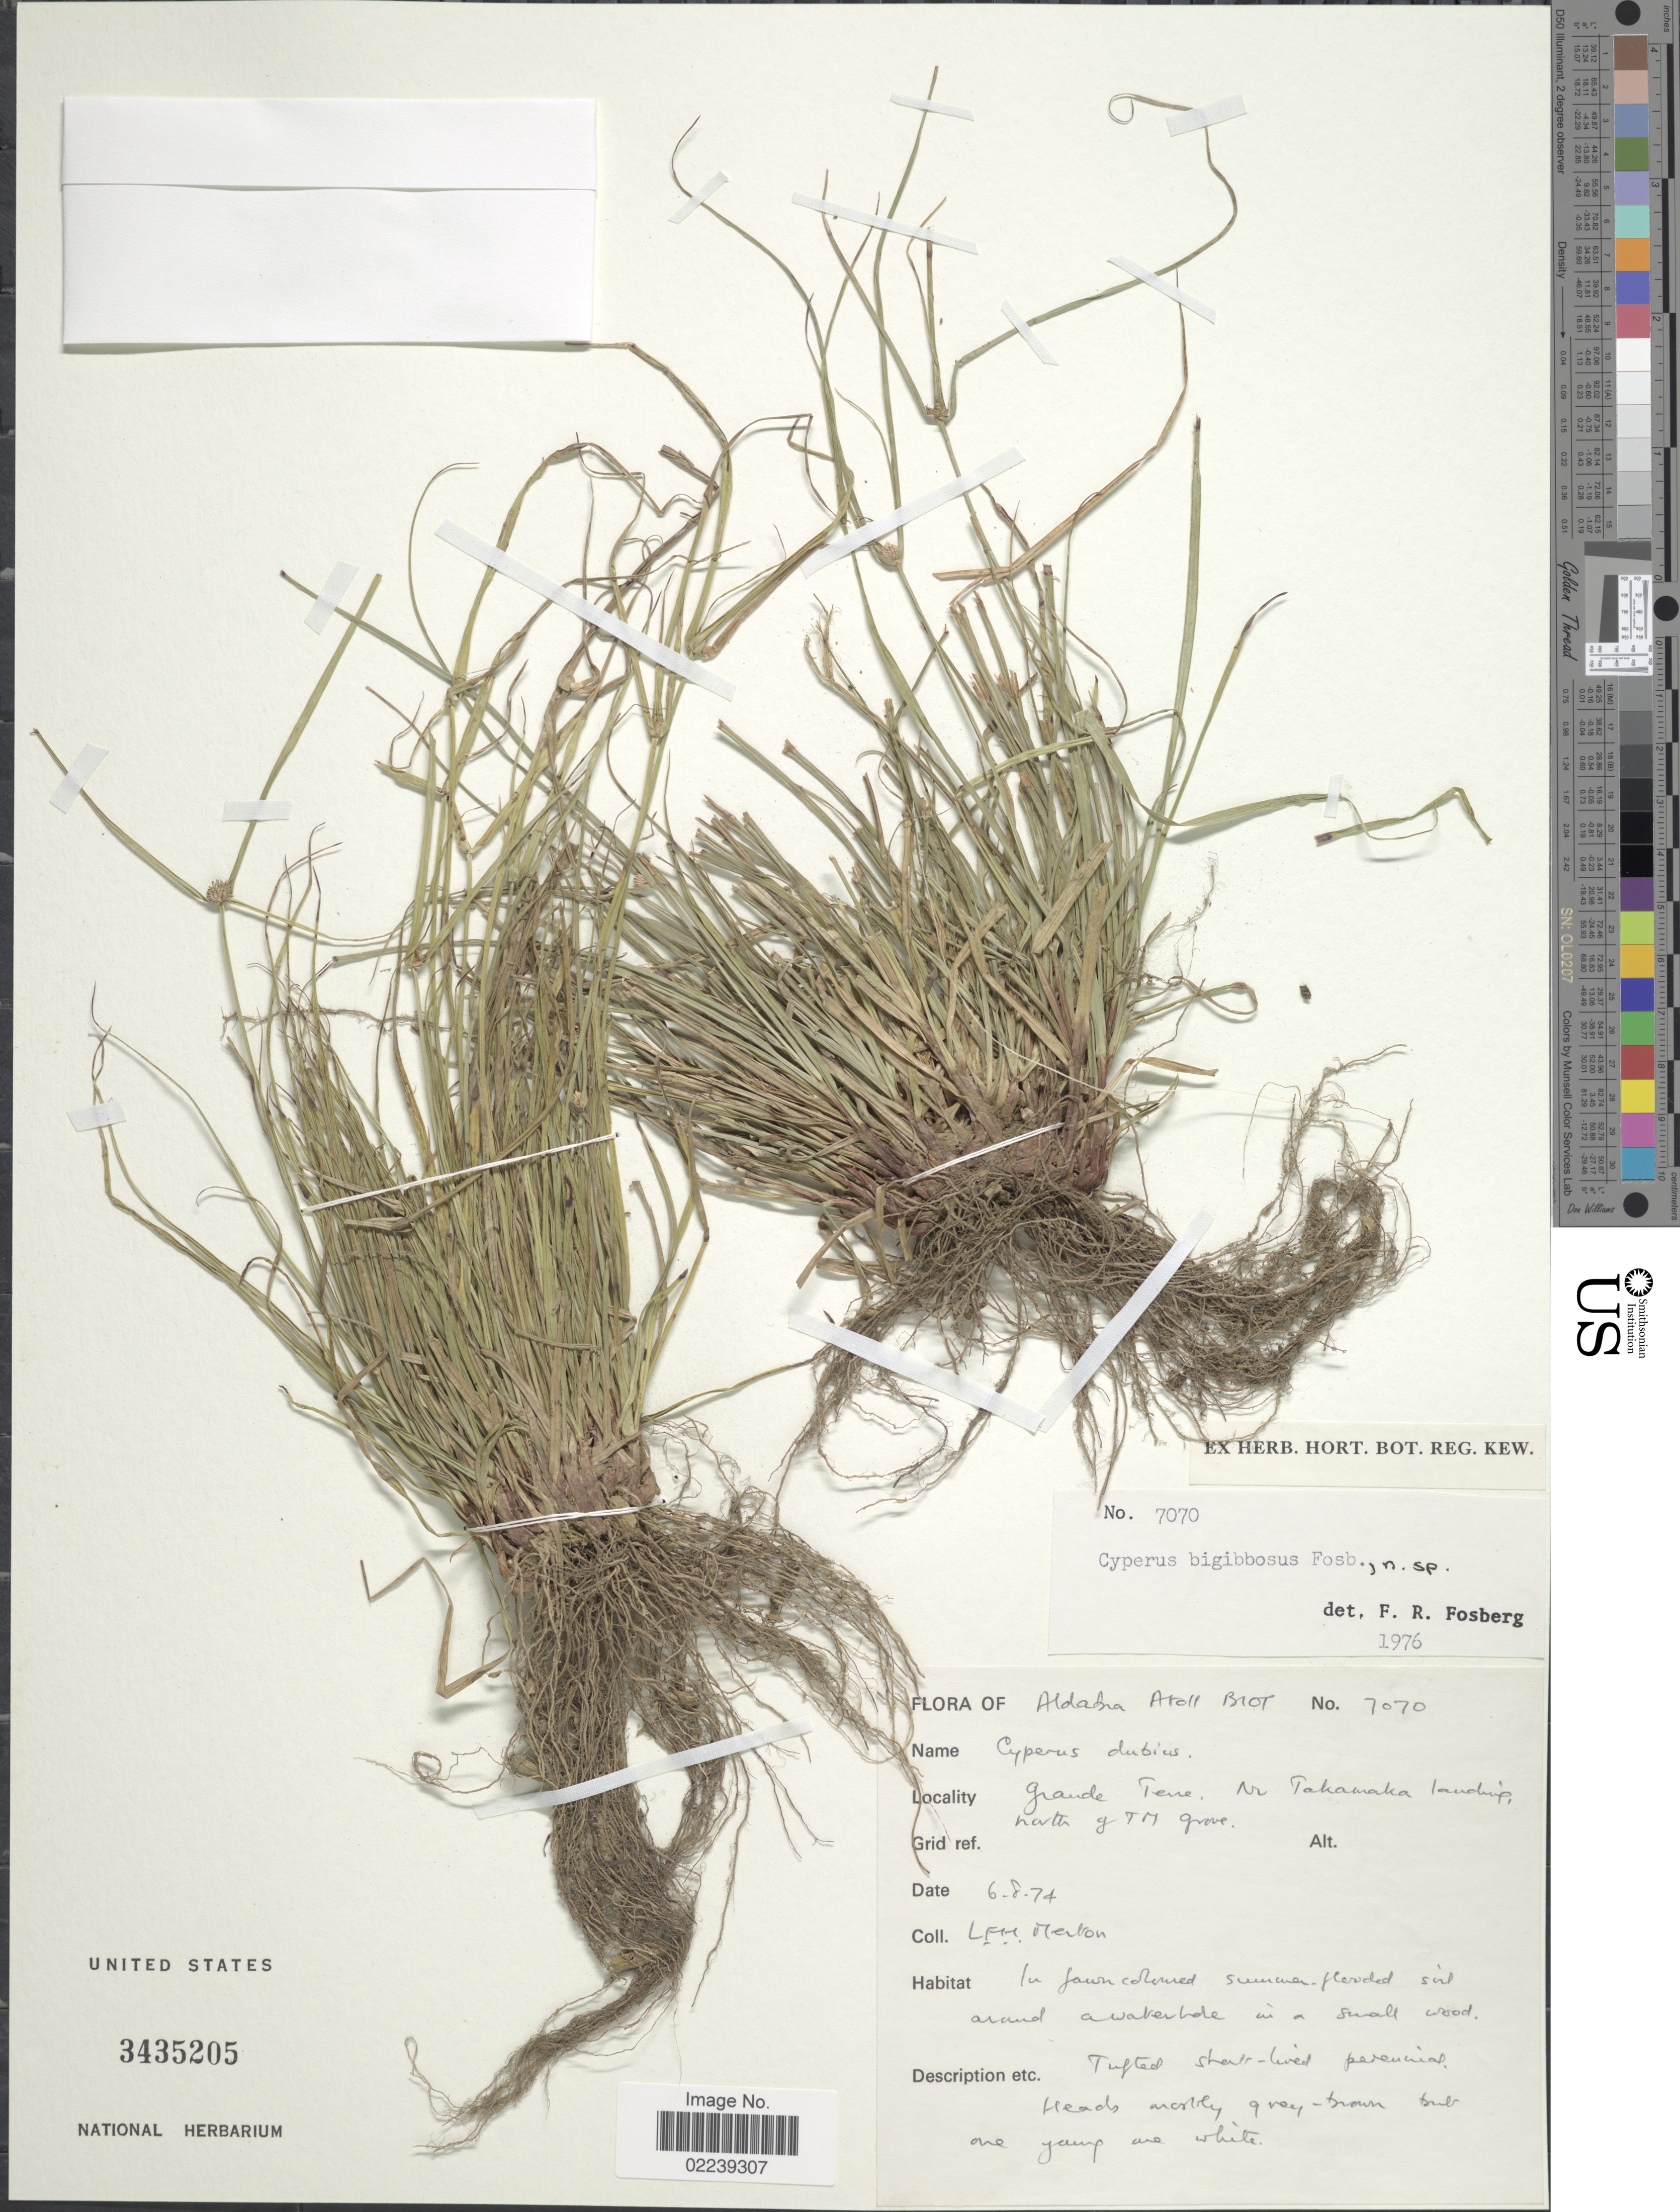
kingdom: Plantae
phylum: Tracheophyta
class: Liliopsida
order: Poales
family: Cyperaceae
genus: Cyperus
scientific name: Cyperus bigibbosa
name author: Fosberg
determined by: Strong, M. T., (US), Smithsonian Institution - National Museum of Natural History (UNITED STATES)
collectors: L. Merton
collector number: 7070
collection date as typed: Transcribed d/m/y: 6/8/74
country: Seychelles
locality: Aldabra Atoll , Grande Terre, Nr Takamaka landing, north of T.M grove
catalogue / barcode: US 3435205